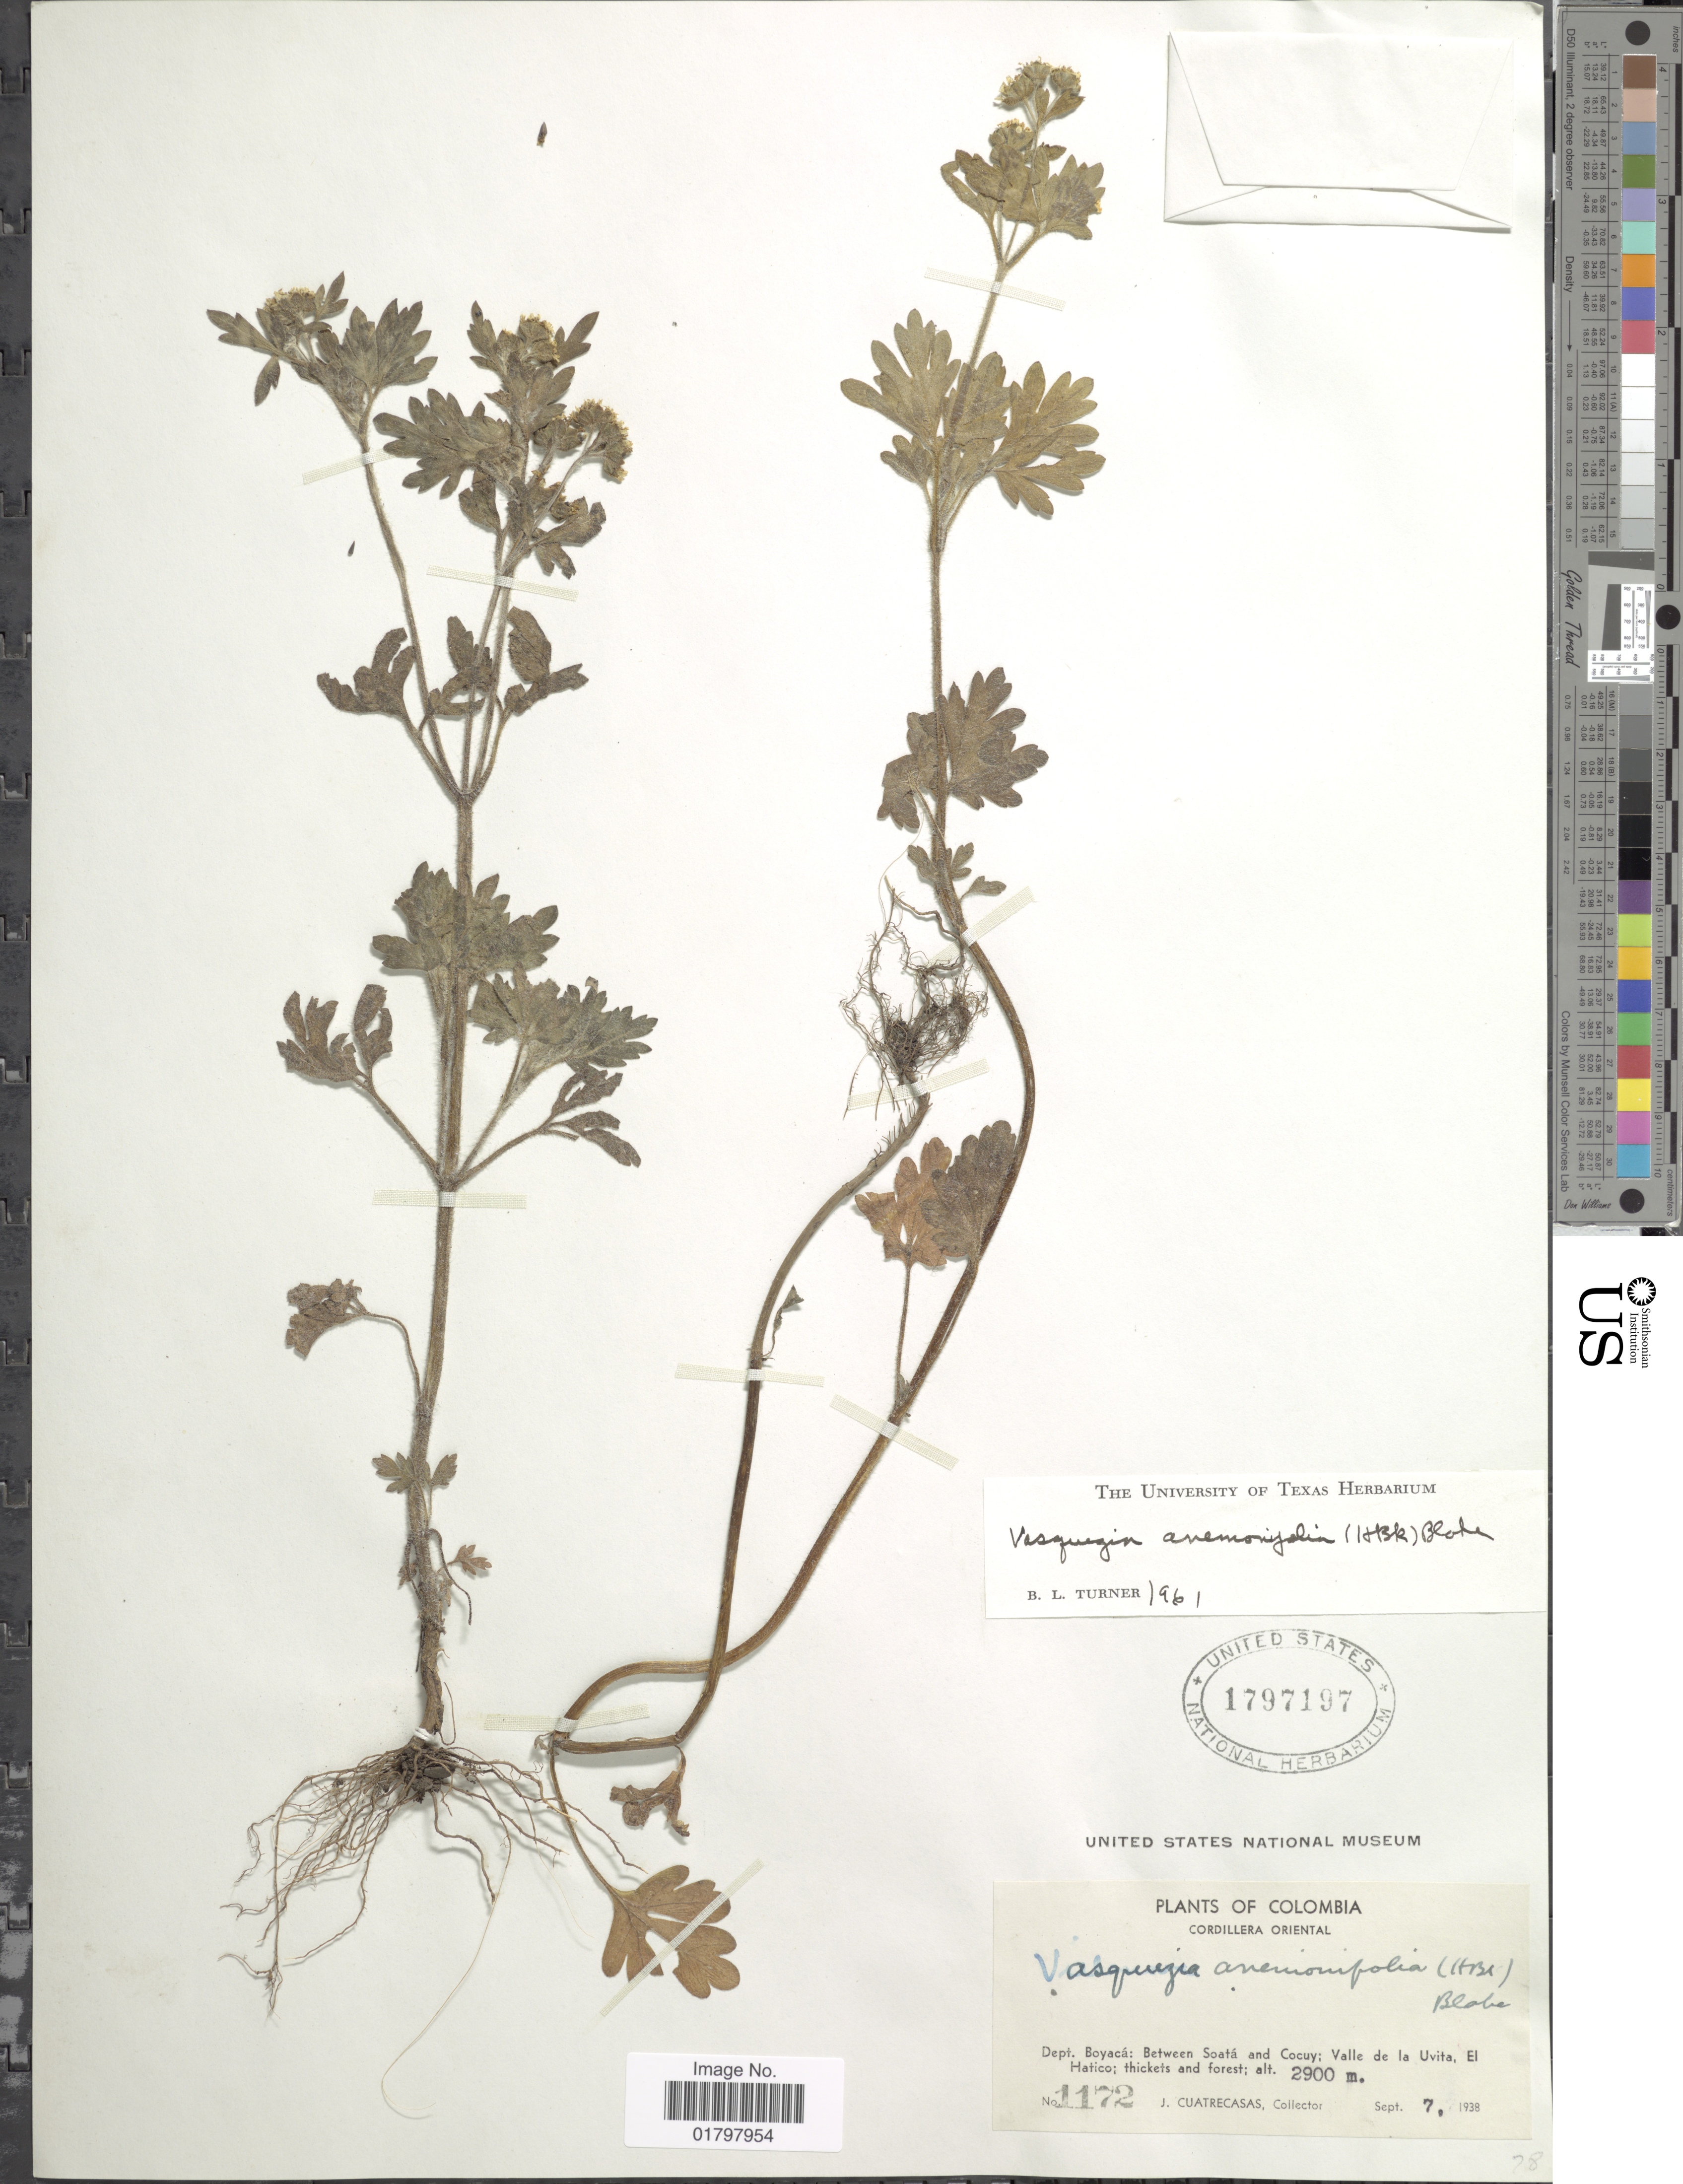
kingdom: Plantae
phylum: Tracheophyta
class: Magnoliopsida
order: Asterales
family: Asteraceae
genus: Vasquesia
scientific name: Vasquesia anemonifolia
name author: (Kunth) Less.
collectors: J. Cuatrecasas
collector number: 1172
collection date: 1938-09-07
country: Colombia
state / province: Boyacá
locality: Cordillera Oriental. Dept. Boyacá: Between Soatá and Cocuy; Valle de la Uvita, El Hatico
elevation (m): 2900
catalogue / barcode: US 1797197